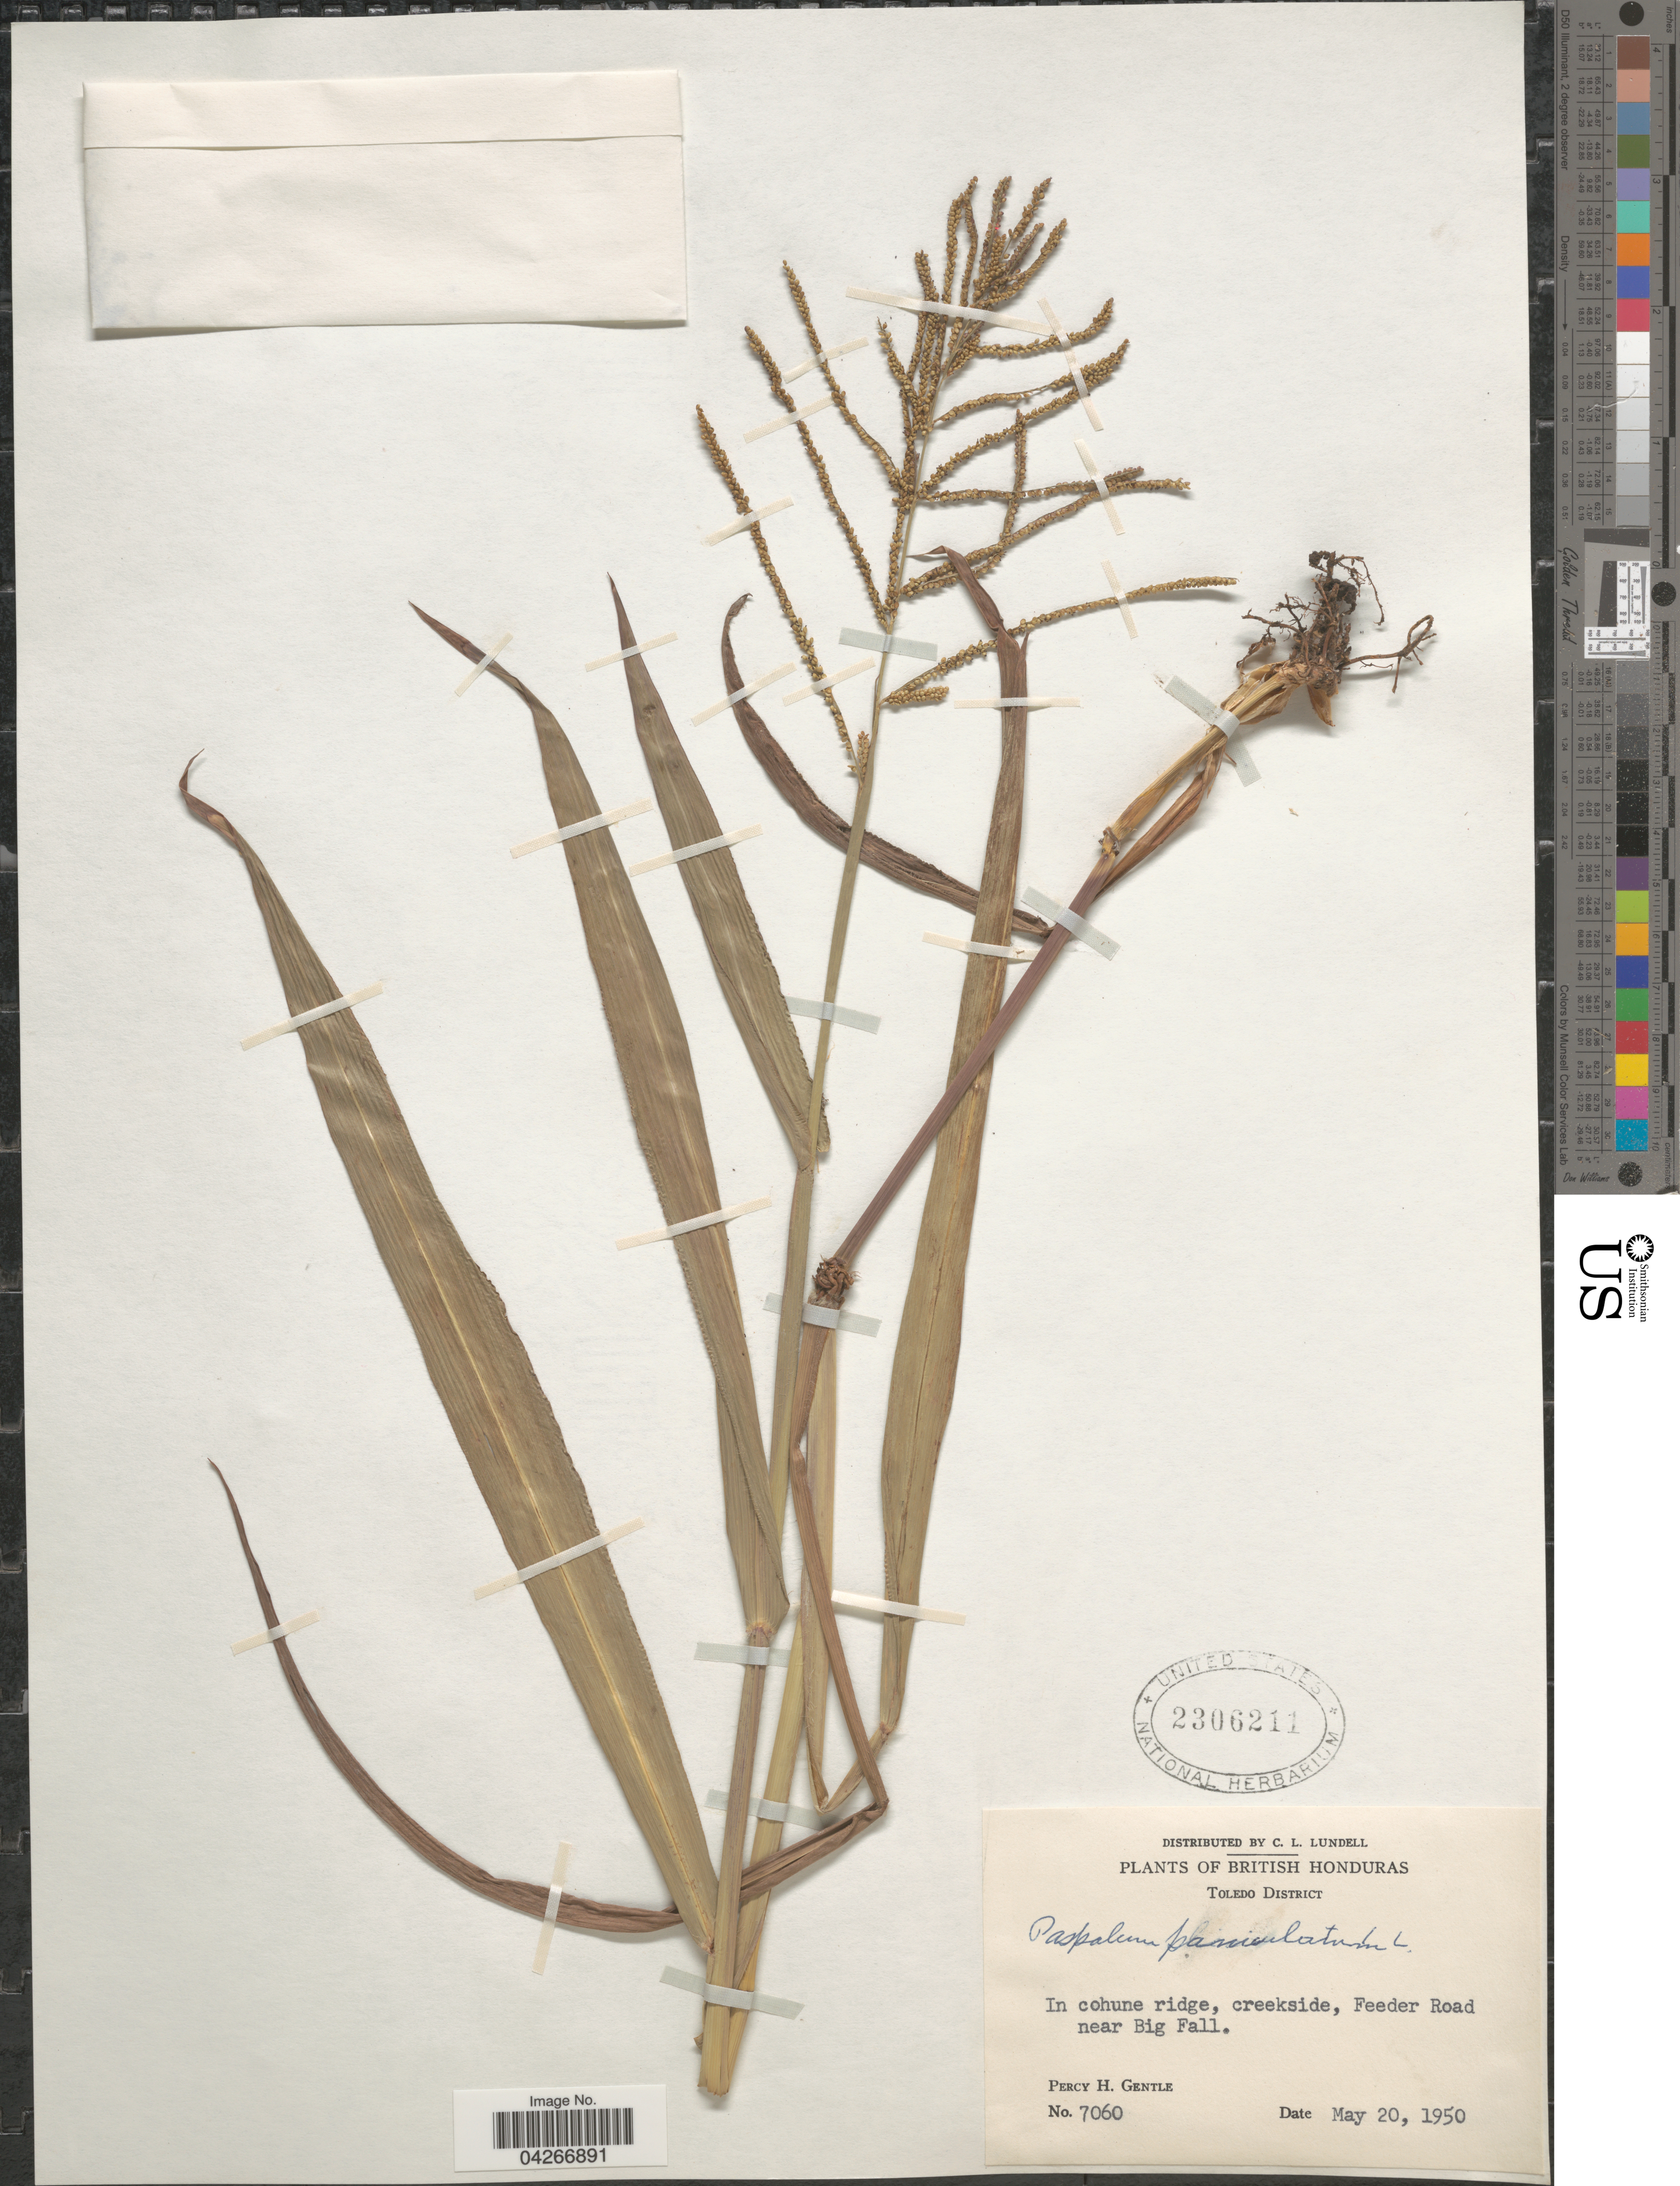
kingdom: Plantae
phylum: Tracheophyta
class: Liliopsida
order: Poales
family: Poaceae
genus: Paspalum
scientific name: Paspalum paniculatum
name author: L.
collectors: P. H. Gentle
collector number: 7060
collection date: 1950-05-20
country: Belize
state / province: Toledo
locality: British Honduras. Toledo District. In cohune ridge, creekside, Feeder Road near Big Fall.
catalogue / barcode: US 2306211